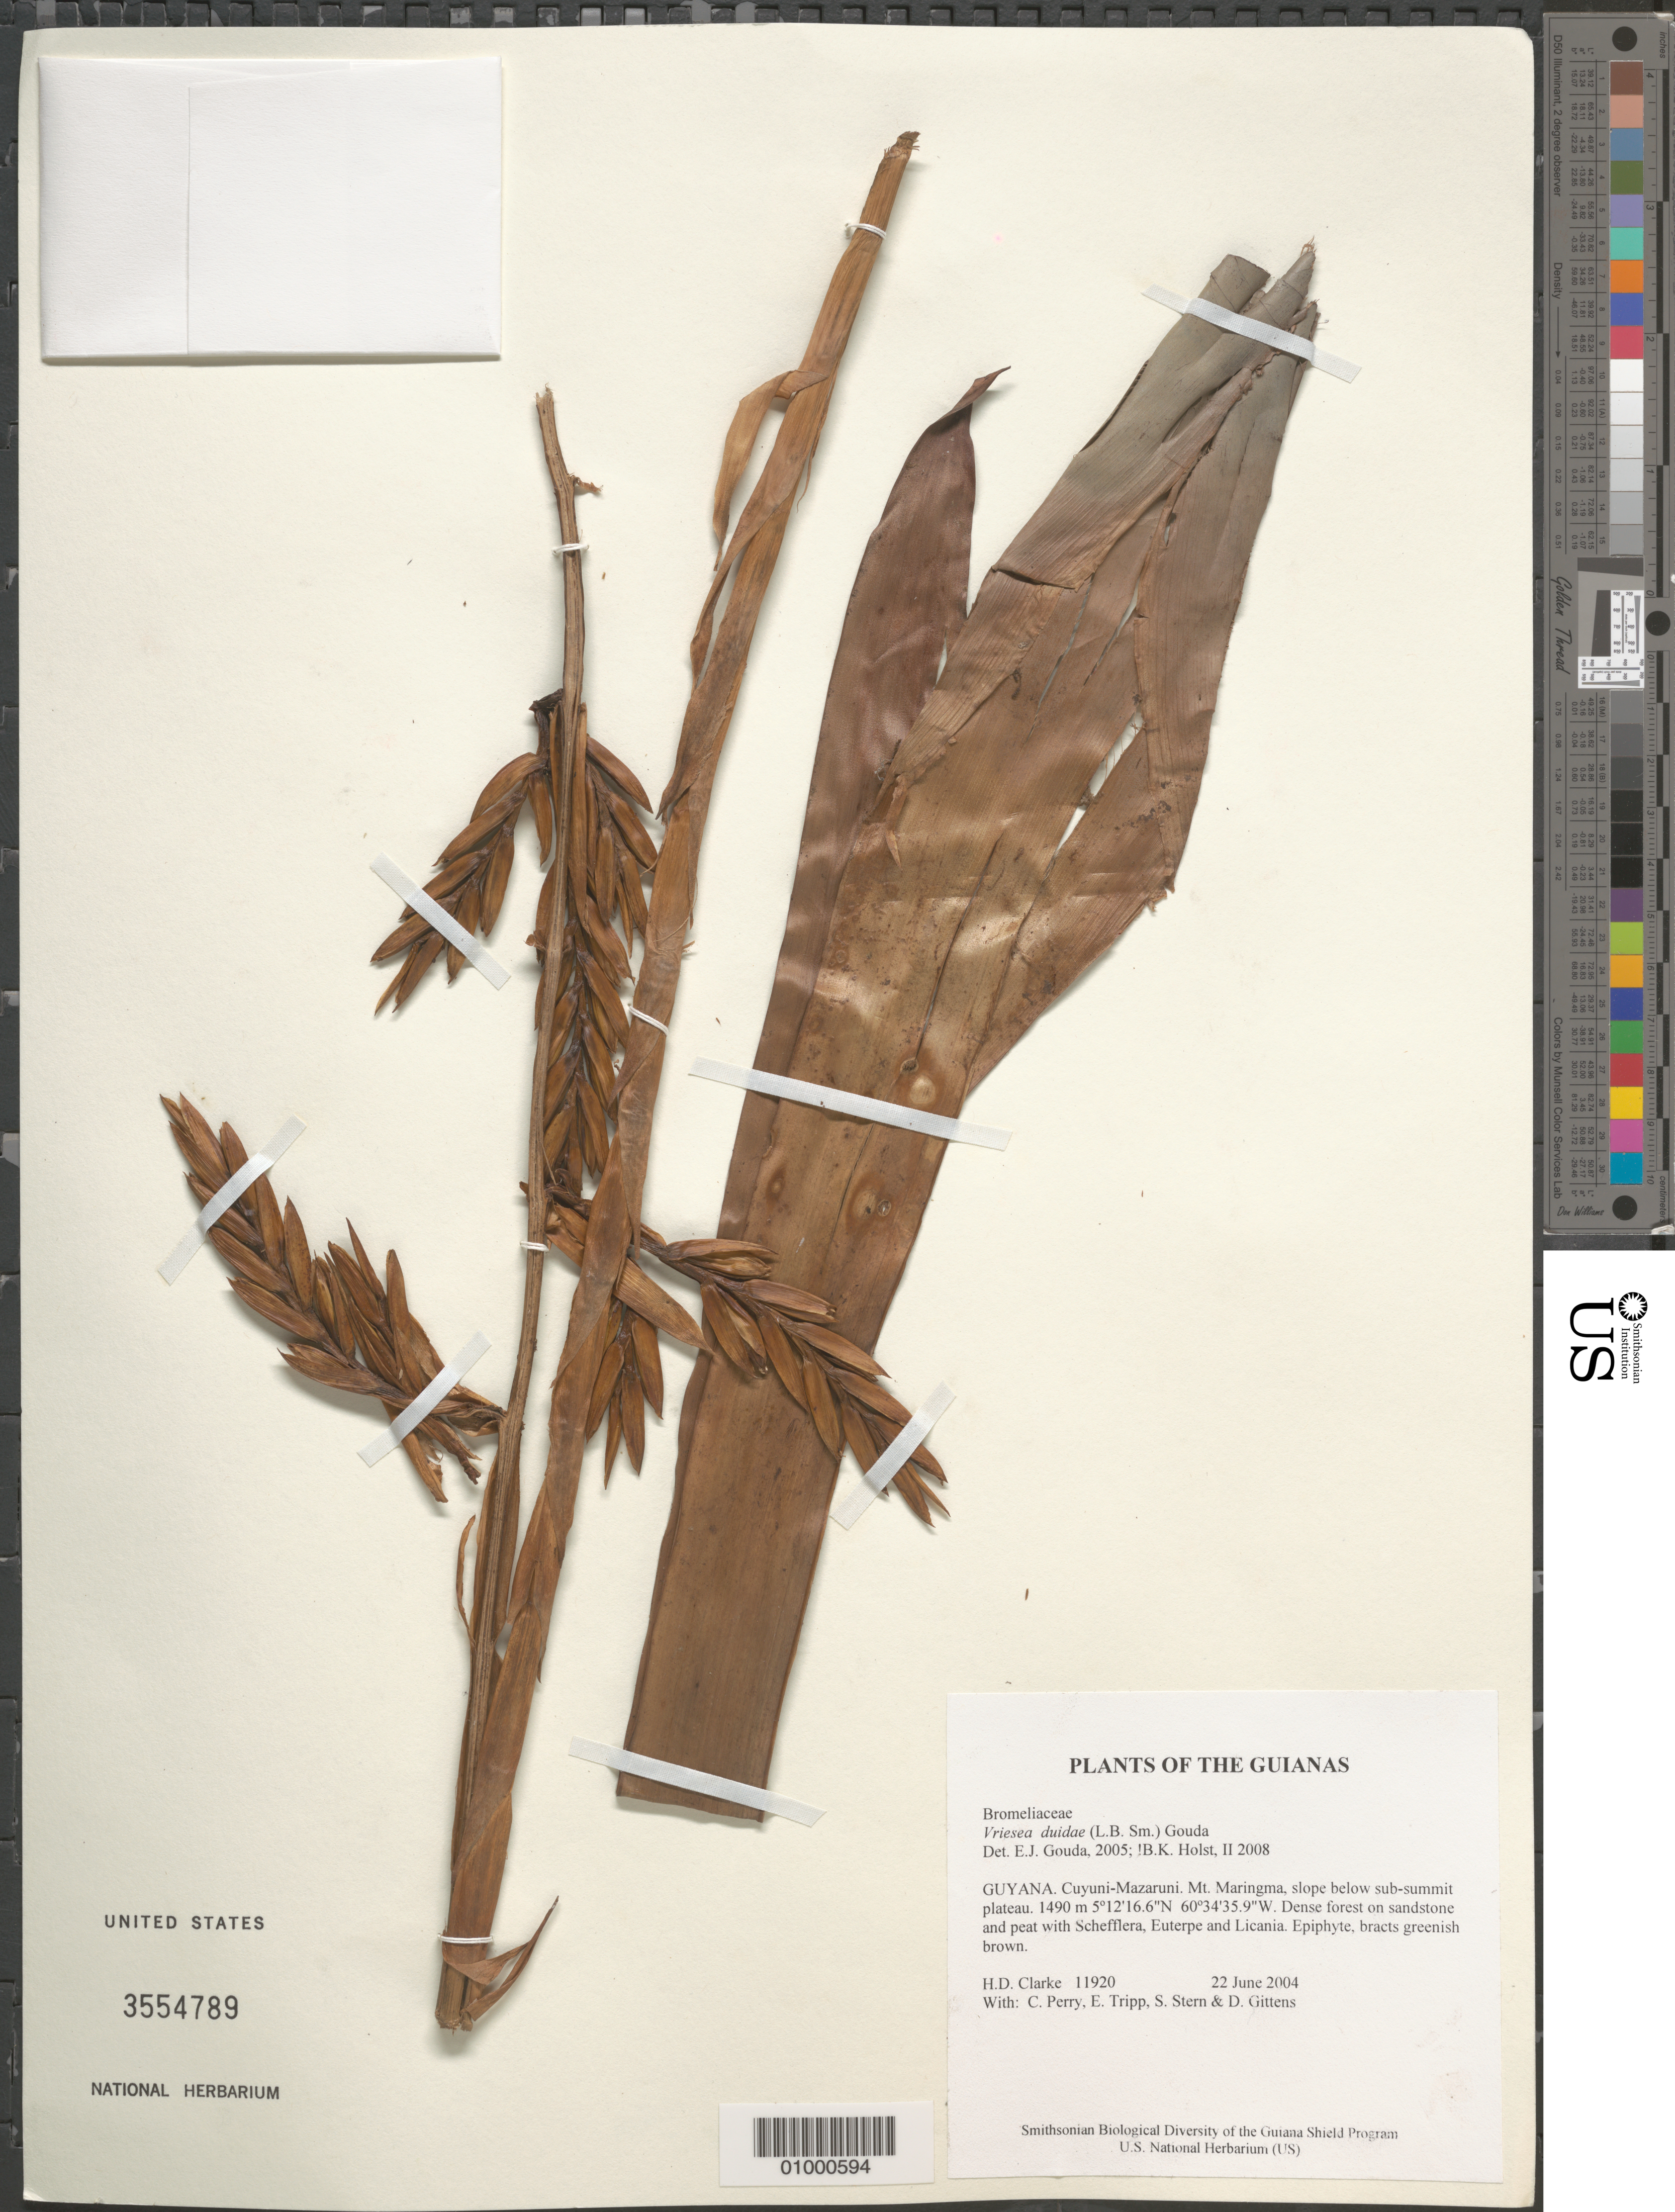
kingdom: Plantae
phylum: Tracheophyta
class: Liliopsida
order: Poales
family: Bromeliaceae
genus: Vriesea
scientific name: Vriesea duidae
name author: (L.B. Sm.) Gouda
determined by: Holst, Bruce K.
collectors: H. D. Clarke, C. Perry, E. Tripp, S. R. Stern & D. Gittens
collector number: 11920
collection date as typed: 22 June 2004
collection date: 2004-06-22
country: Guyana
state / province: Cuyuni-Mazaruni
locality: Mt. Maringma, slope below sub-summit plateau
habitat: Dense forest on sandstone and peat with Schefflera, Euterpe and Licania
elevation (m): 1490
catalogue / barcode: US 3554789